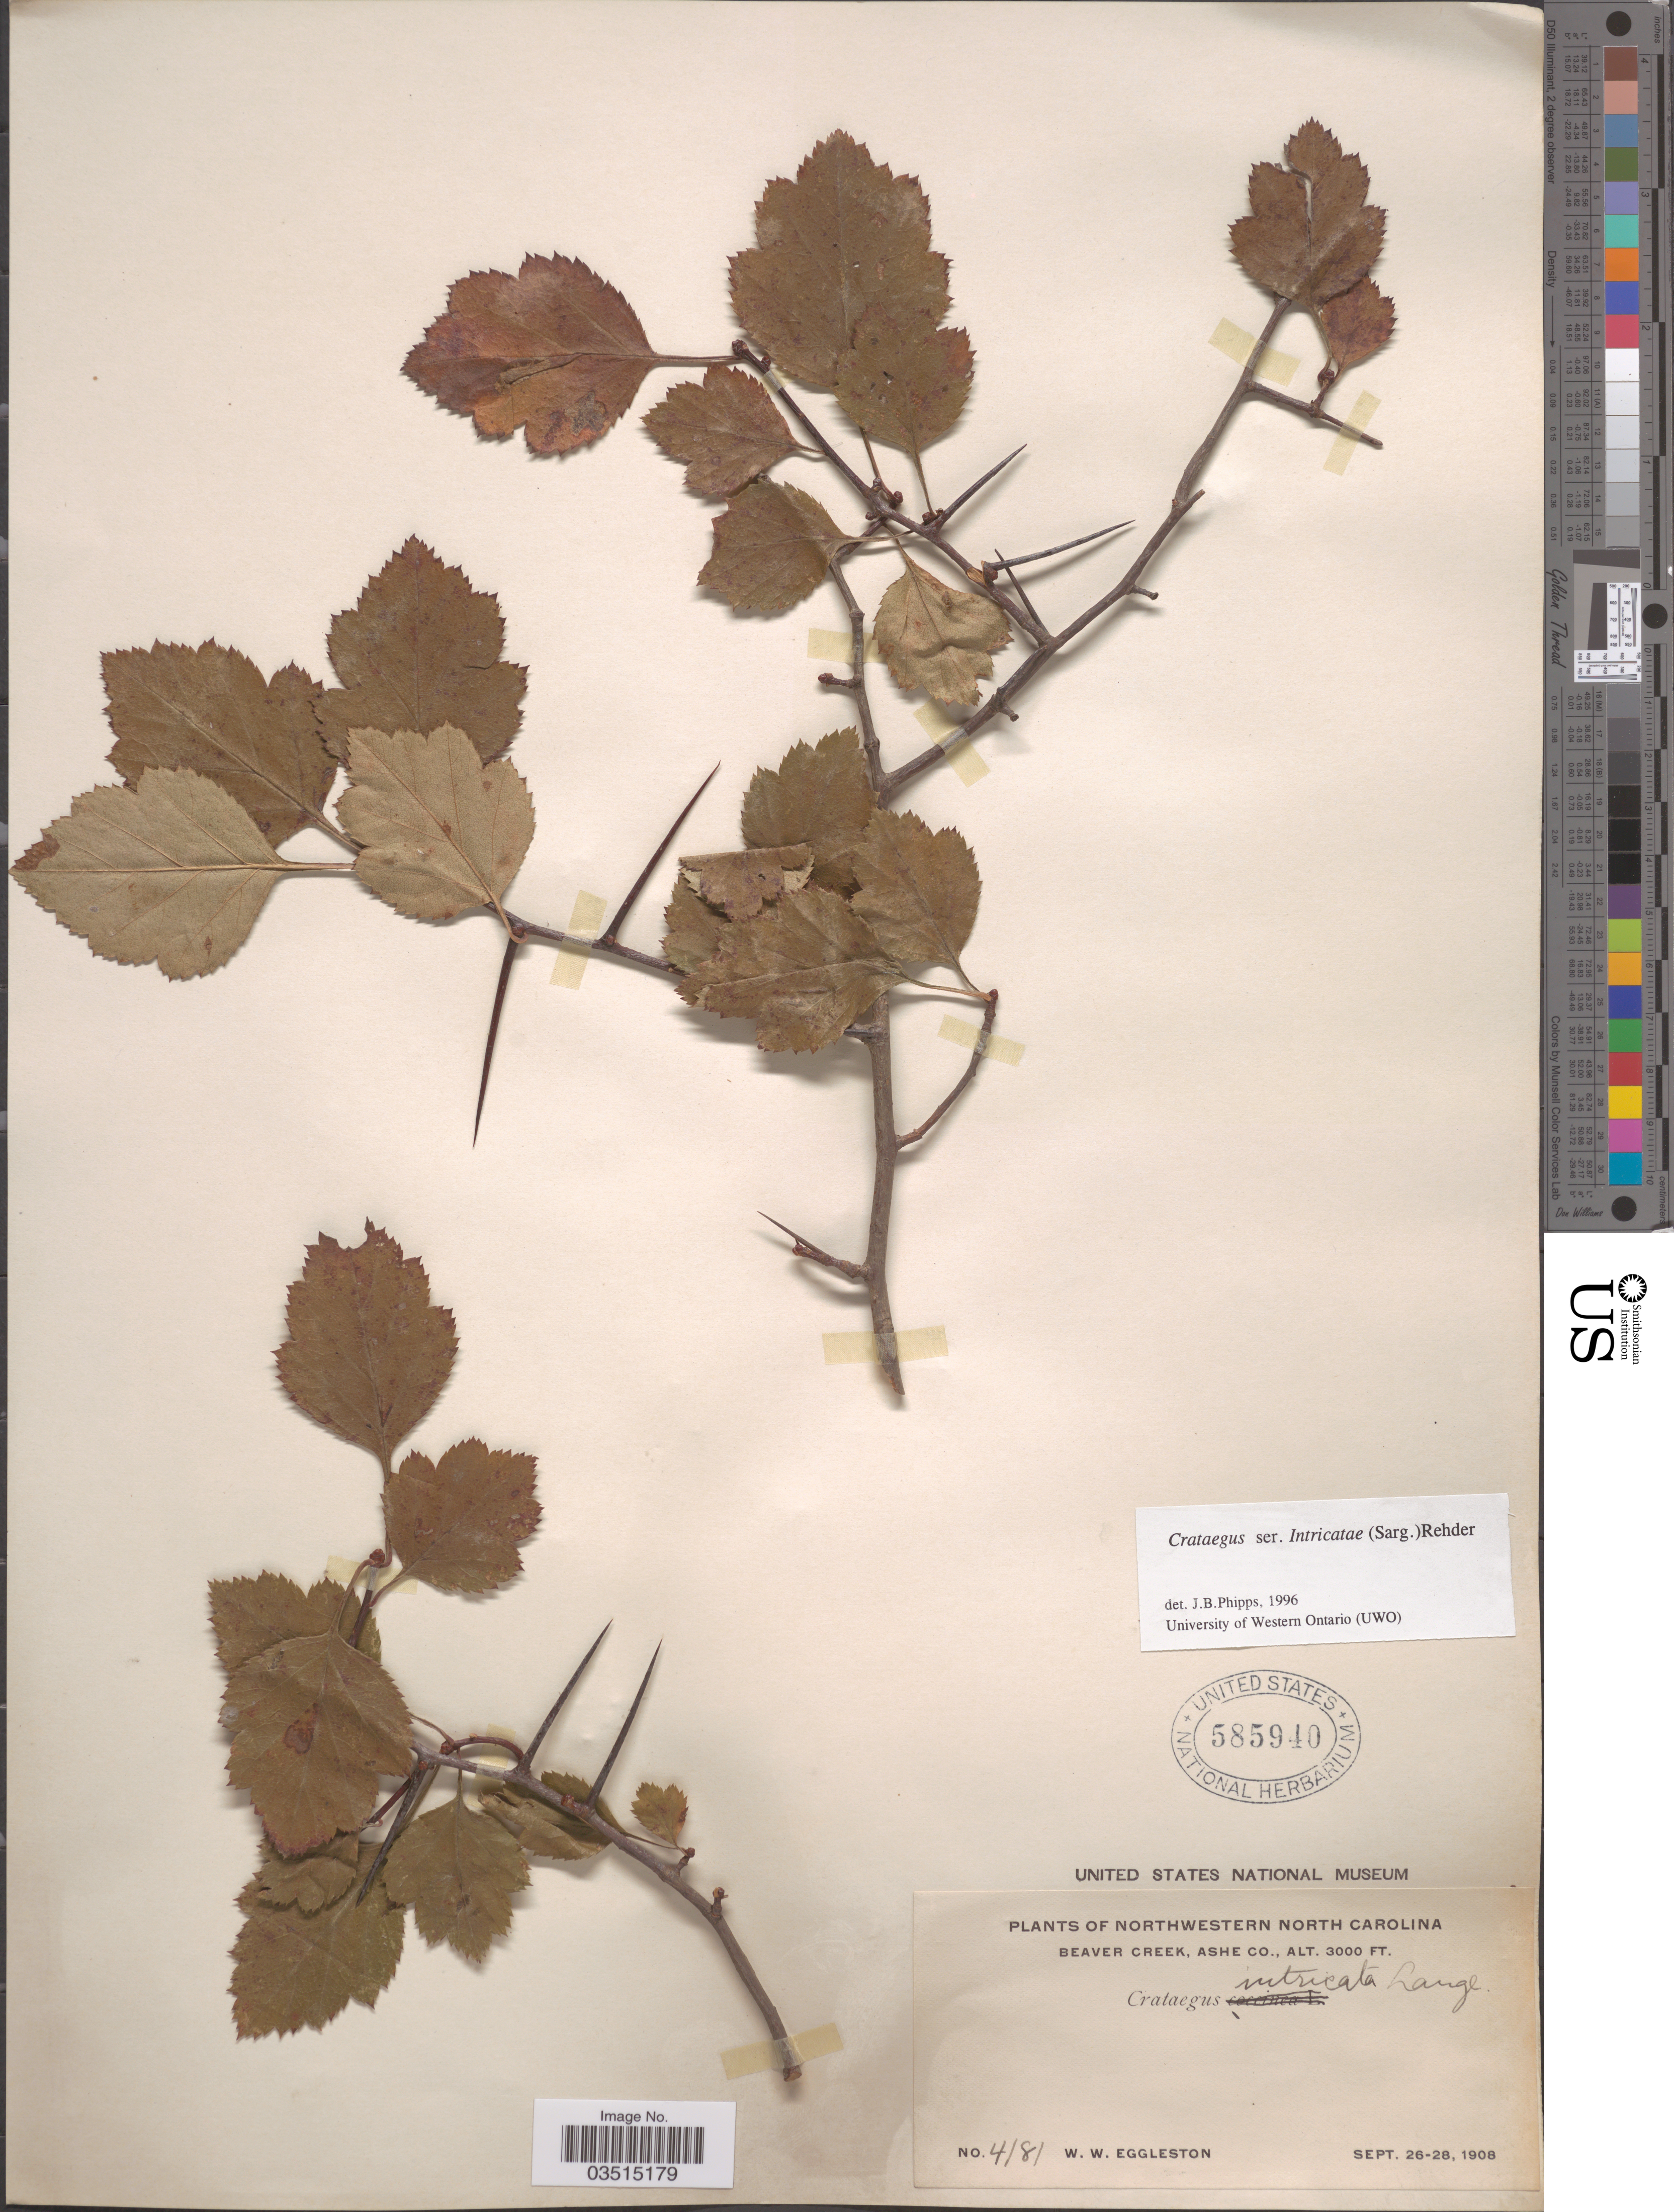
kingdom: Plantae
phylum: Tracheophyta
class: Magnoliopsida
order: Rosales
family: Rosaceae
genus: Crataegus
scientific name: Crataegus intricata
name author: Lange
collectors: W. W. Eggleston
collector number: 4181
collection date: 1908-09-26/1908-09-28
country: United States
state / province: North Carolina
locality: Northwestern North Carolina. Beaver Creek, Ashe Co.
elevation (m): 914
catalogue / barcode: US 585940